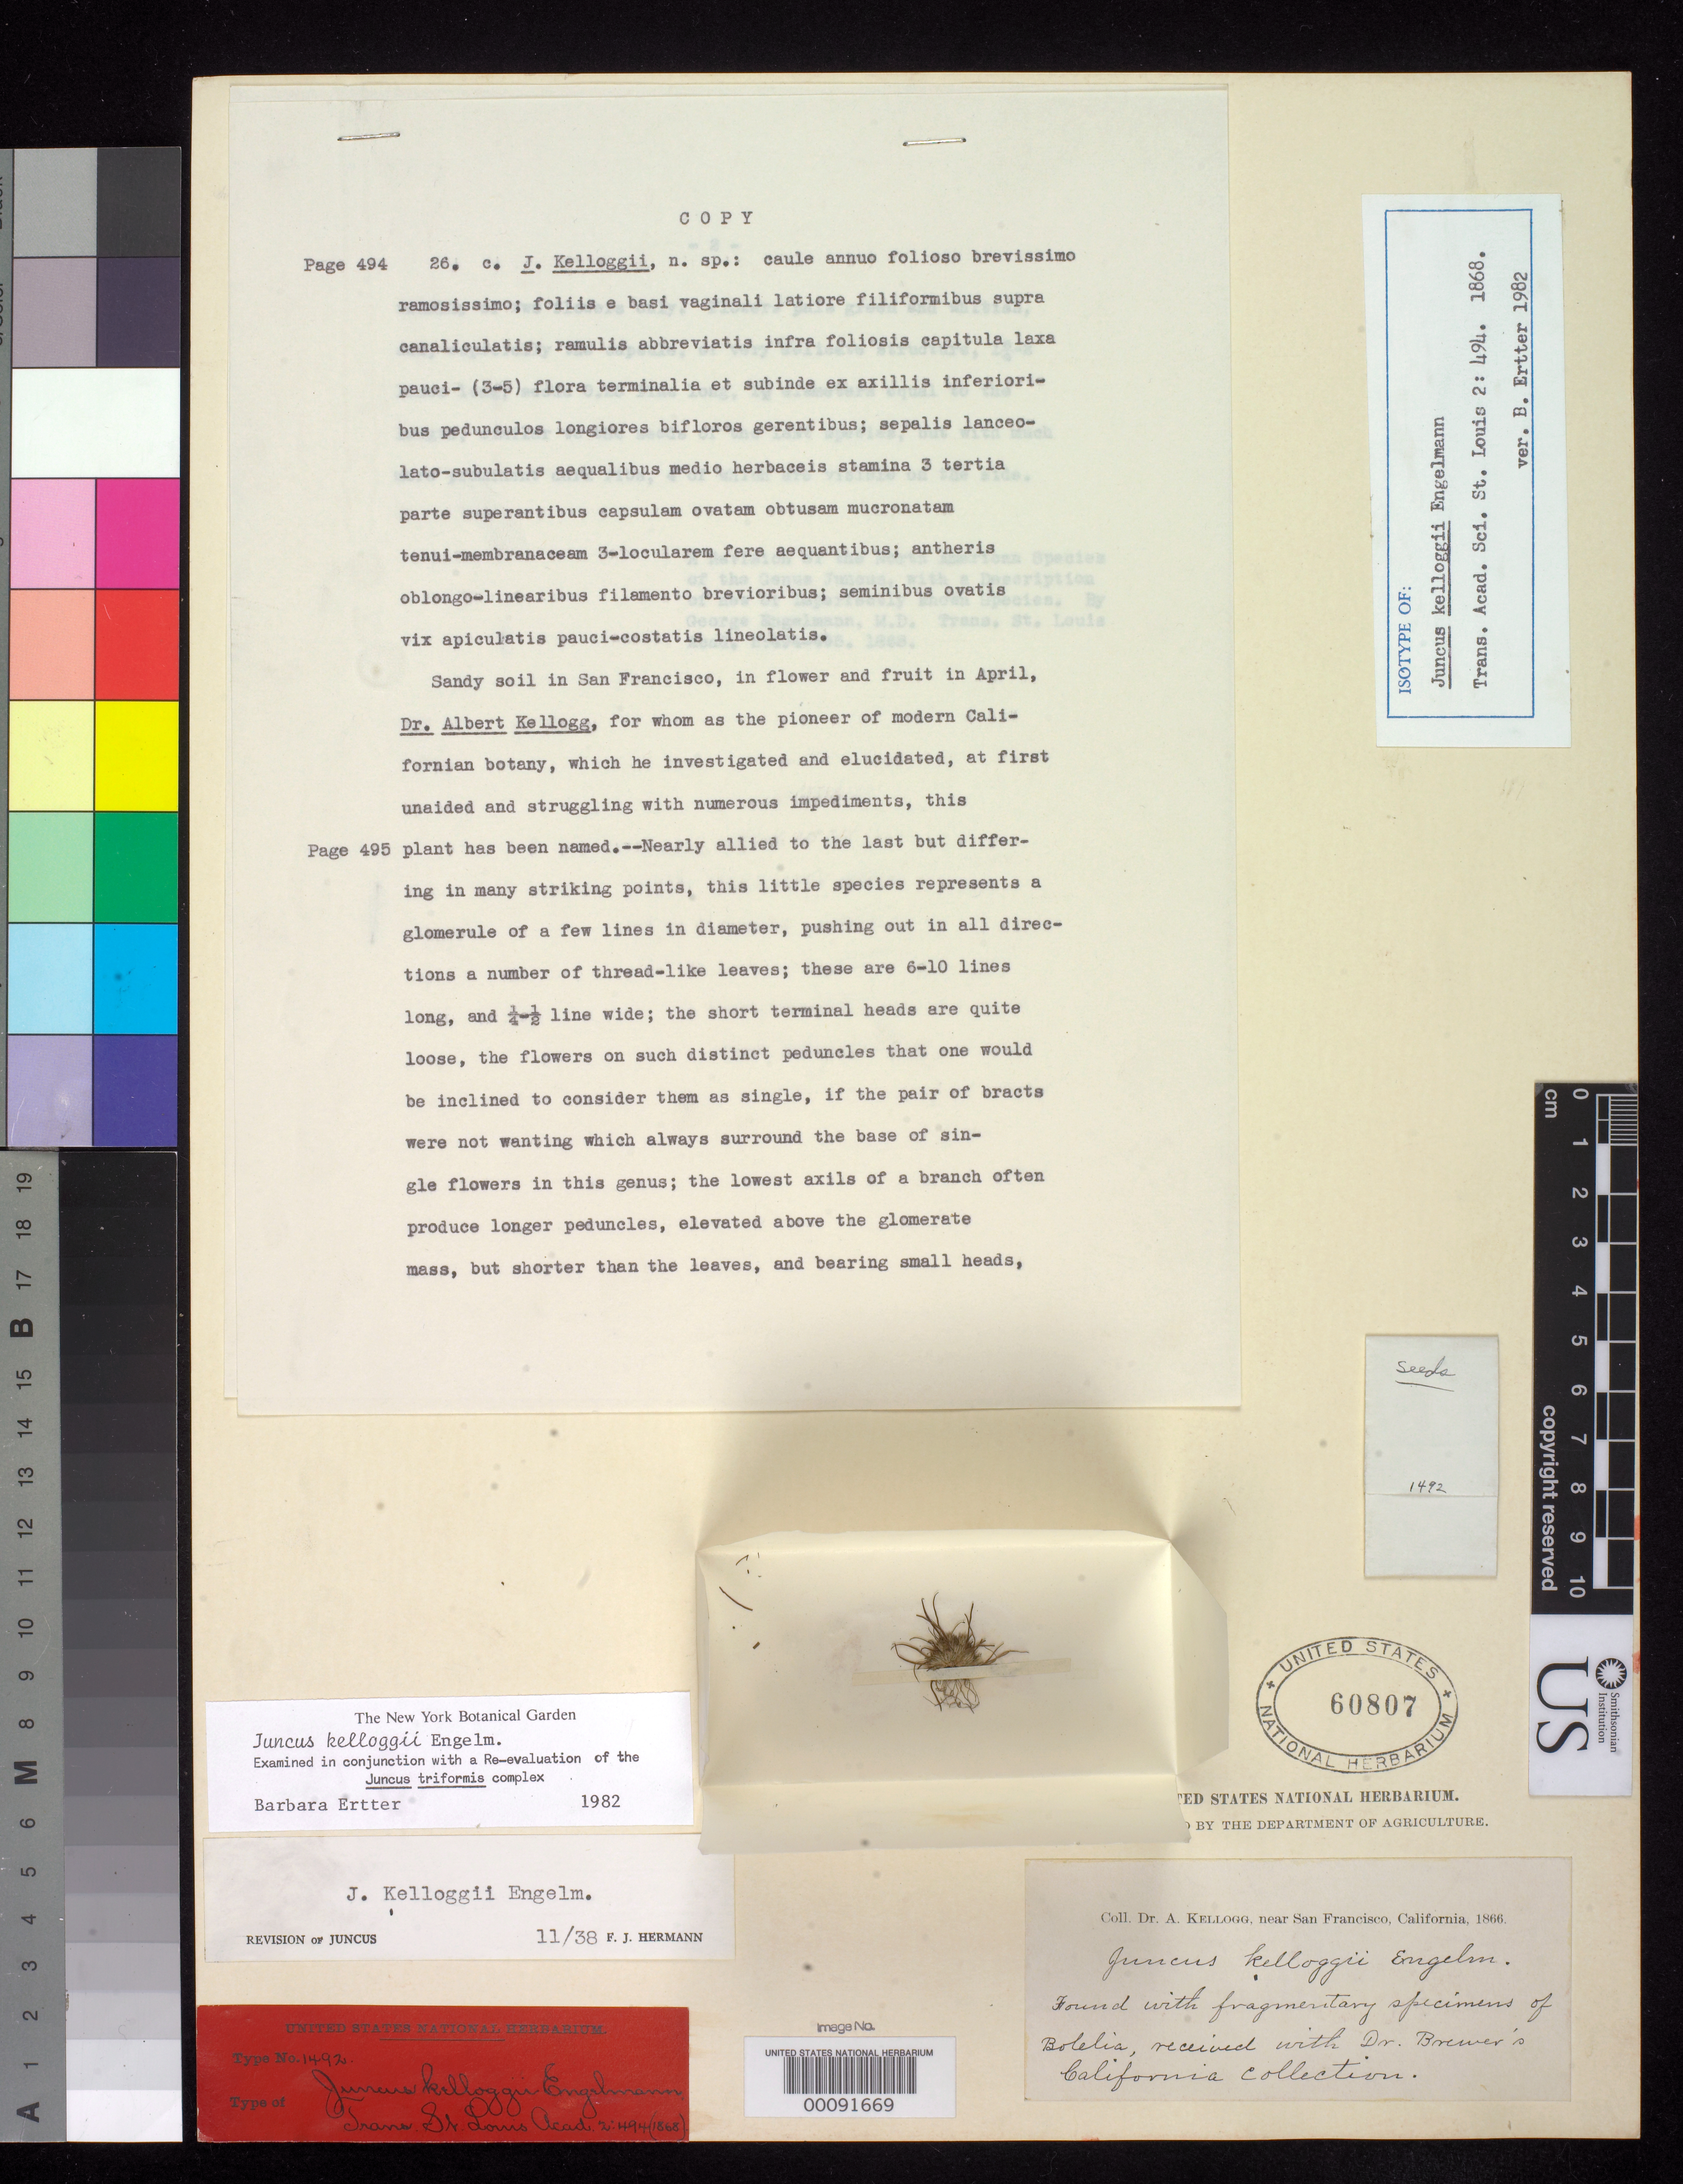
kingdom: Plantae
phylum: Tracheophyta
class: Liliopsida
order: Poales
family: Juncaceae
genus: Juncus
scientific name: Juncus kelloggii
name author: Engelm.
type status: Isotype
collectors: J. H. Kellogg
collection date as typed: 1866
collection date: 1866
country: United States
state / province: California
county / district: San Francisco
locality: Near San Francisco.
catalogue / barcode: US 60807